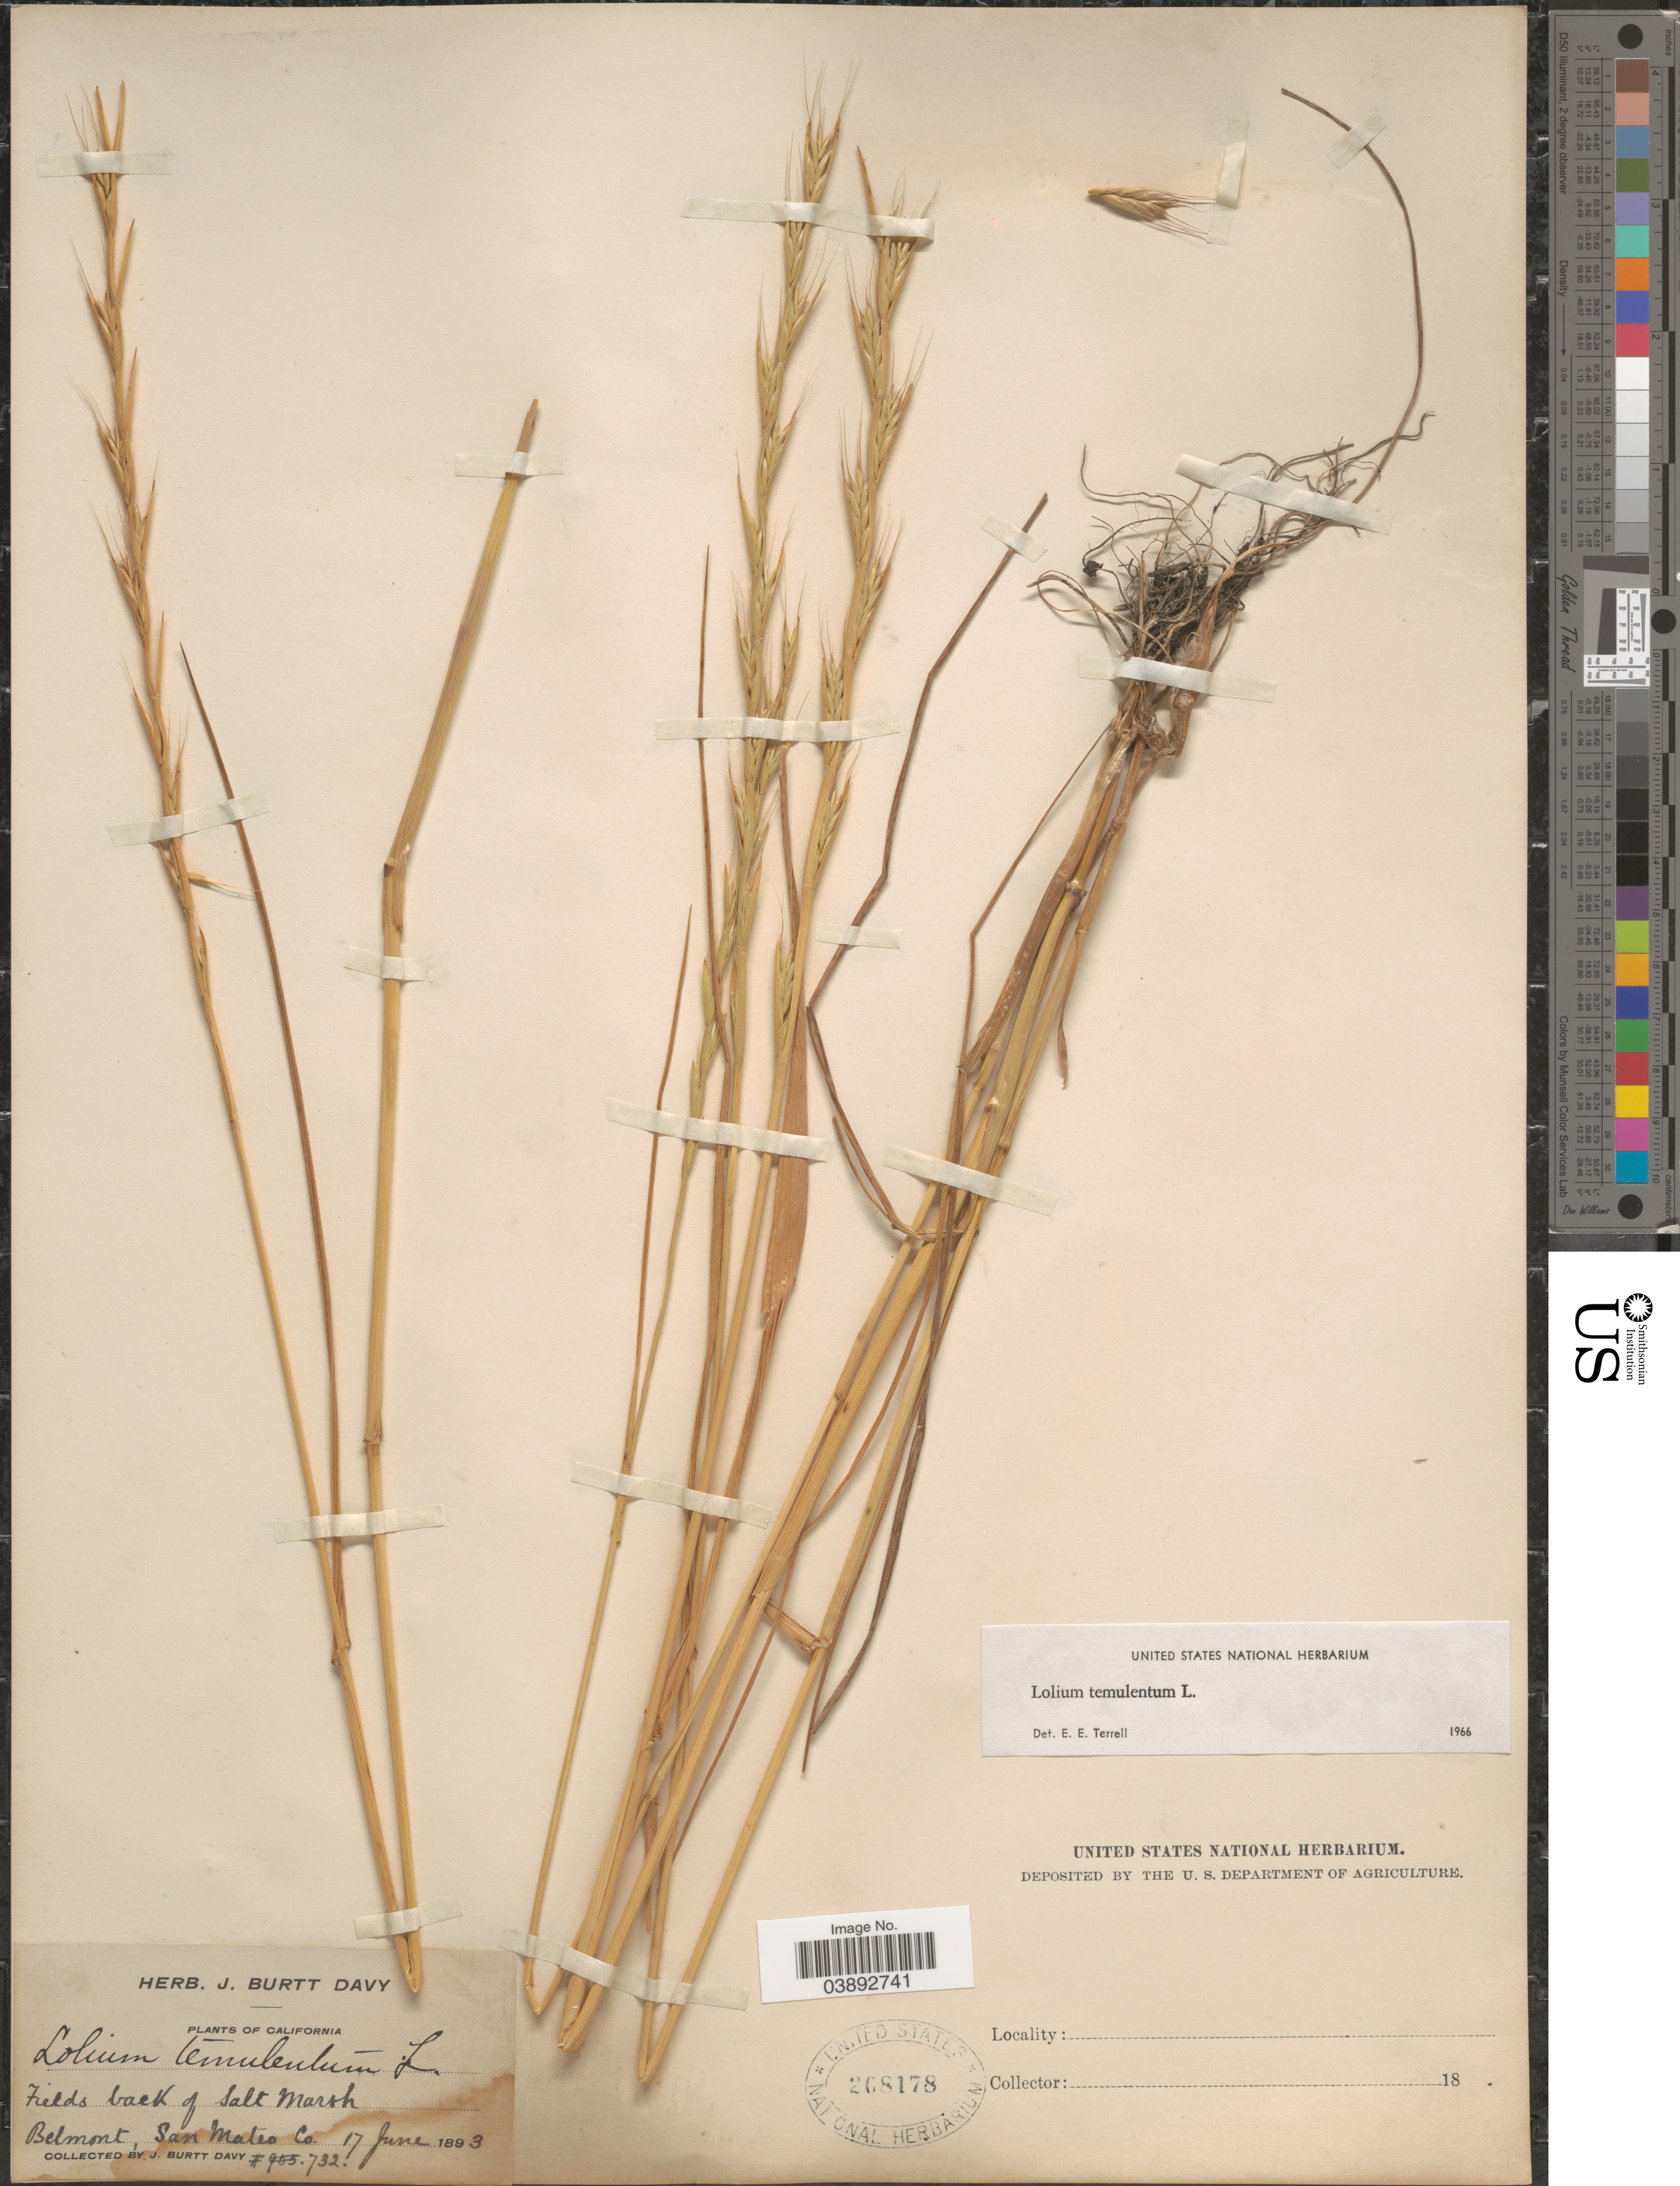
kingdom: Plantae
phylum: Tracheophyta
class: Liliopsida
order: Poales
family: Poaceae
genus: Lolium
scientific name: Lolium temulentum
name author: L.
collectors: J. Burtt Davy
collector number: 732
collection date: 1893-06-17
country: United States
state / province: California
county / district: San Mateo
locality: Fields back of Salt Marsh. Belmont, San Mateo Co.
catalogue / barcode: US 268178